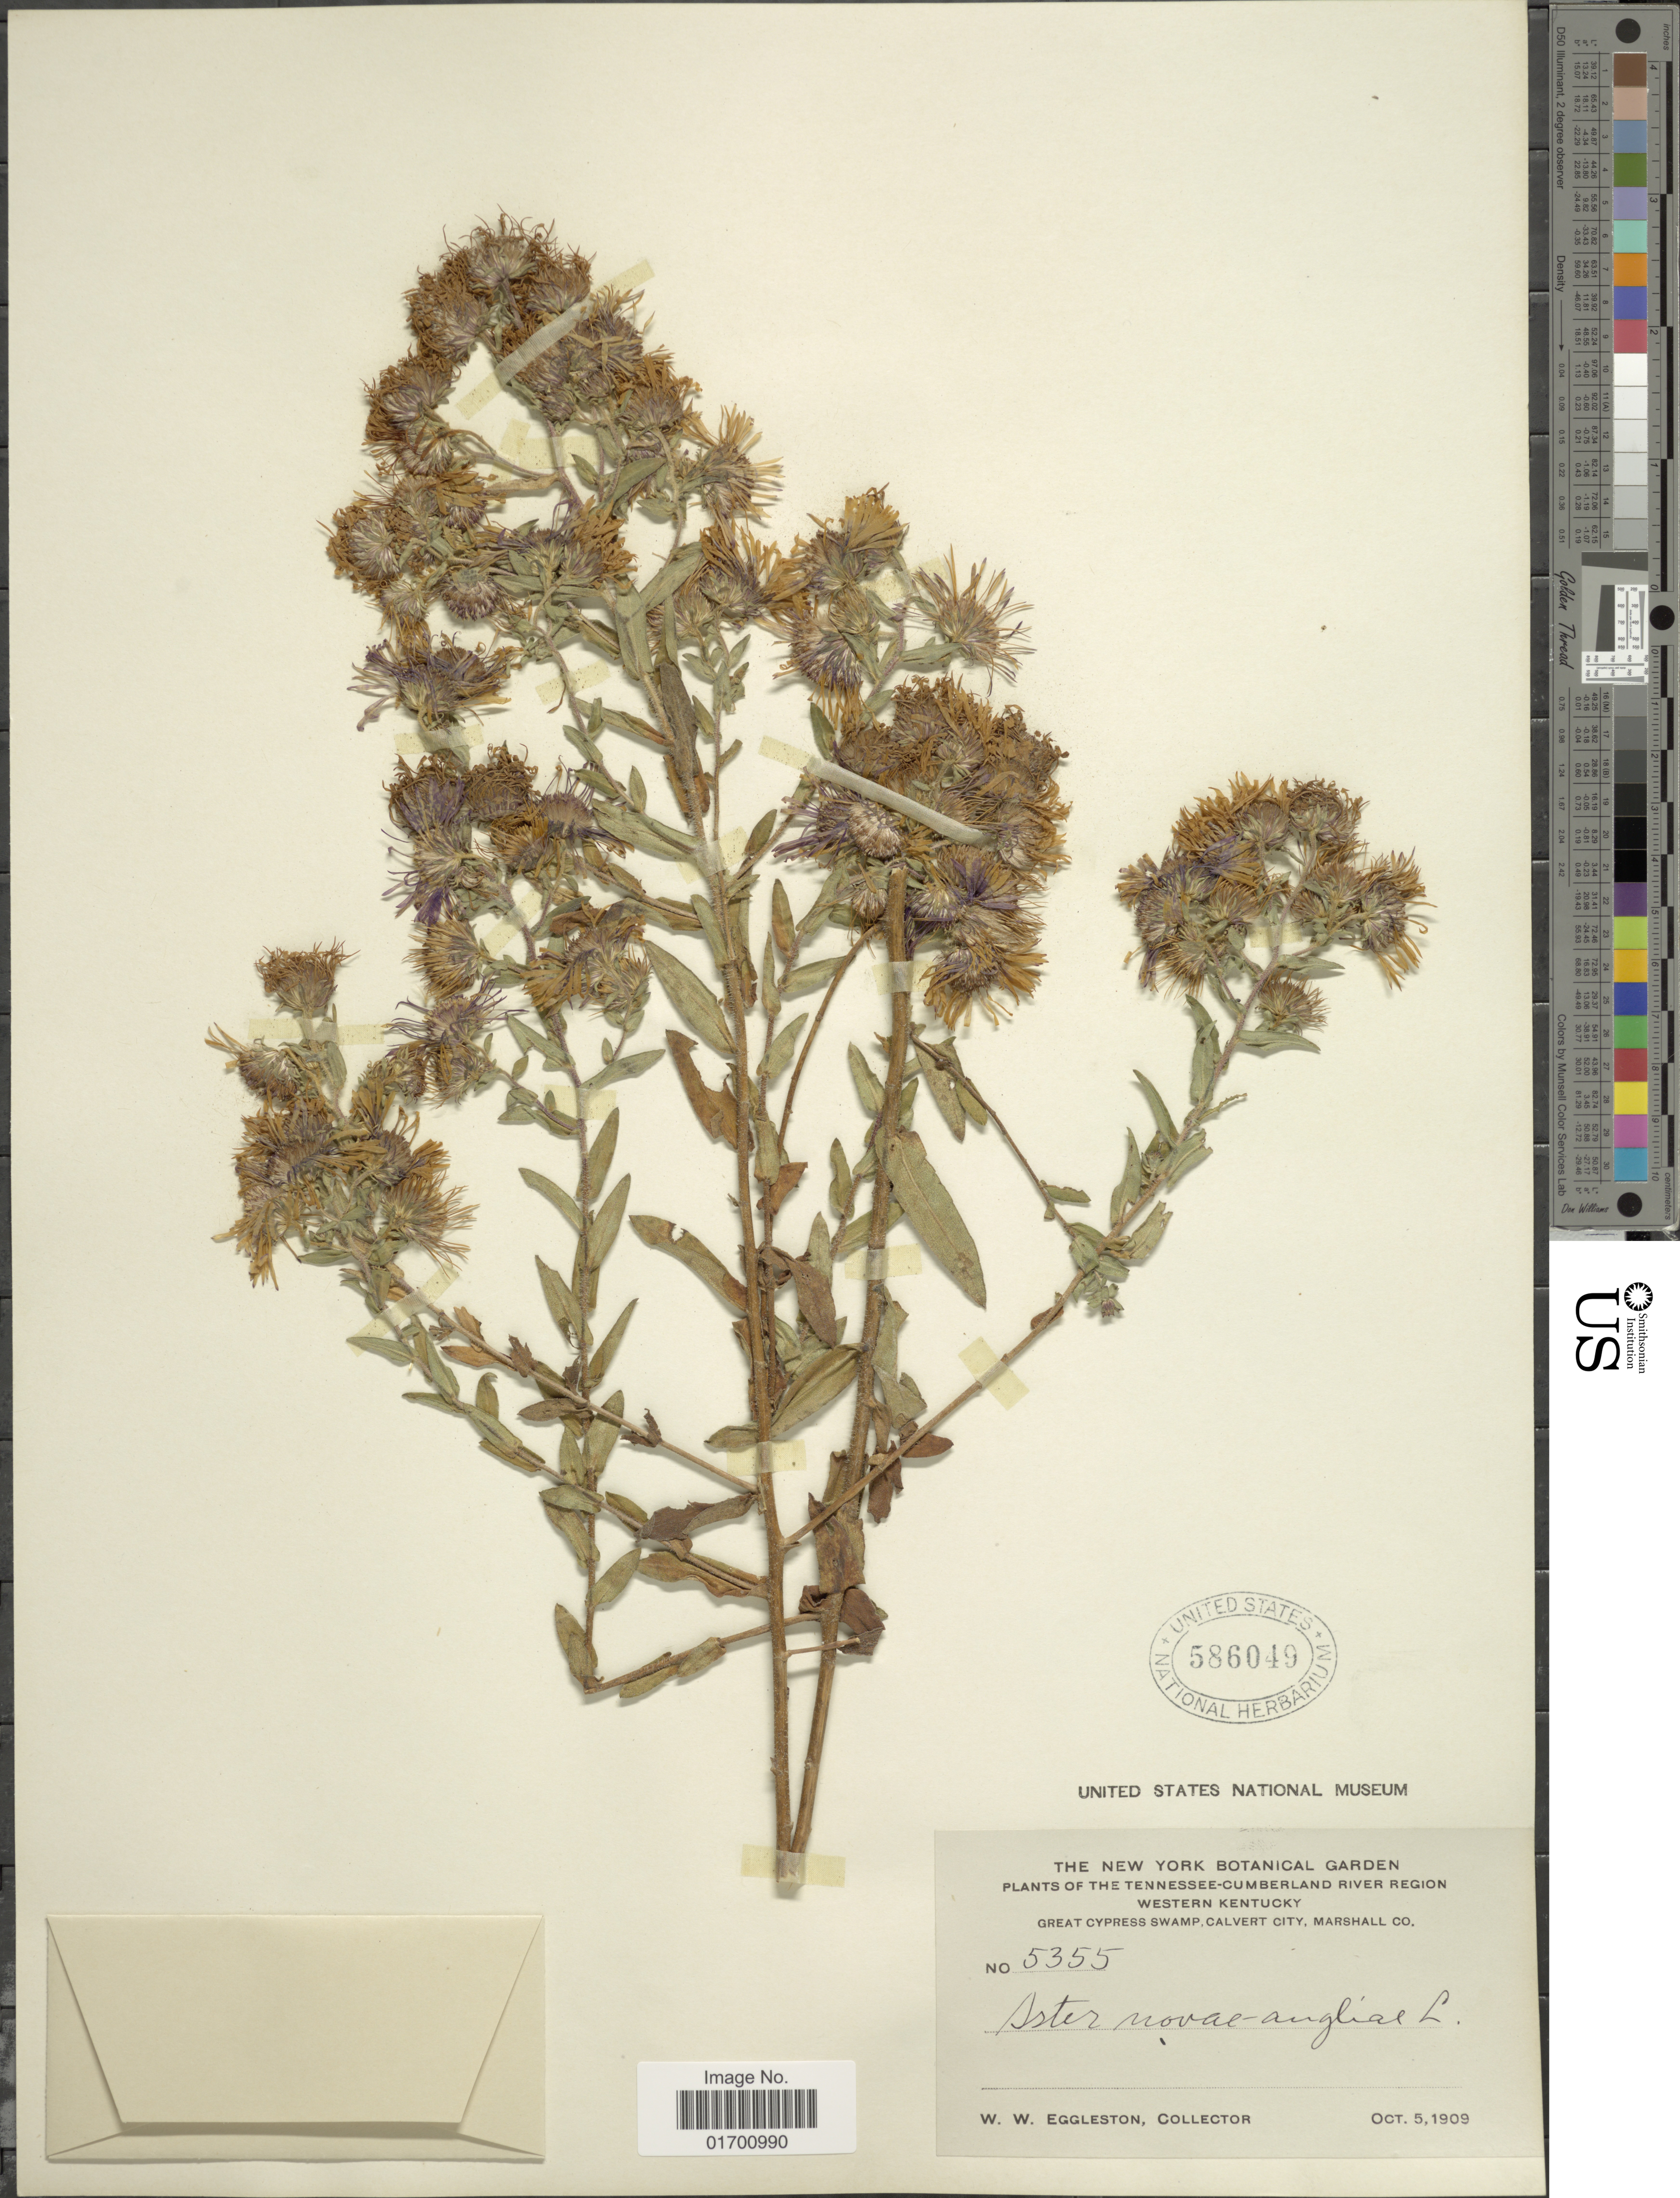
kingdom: Plantae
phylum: Tracheophyta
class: Magnoliopsida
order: Asterales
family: Asteraceae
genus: Symphyotrichum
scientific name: Symphyotrichum novae-angliae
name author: (L.) G.L. Nesom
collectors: W. W. Eggleston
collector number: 5355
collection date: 1909-10-05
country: United States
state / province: Kentucky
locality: Western Kentucky. Great Cypress Swamp, Calvert City, Marshall Co. The Tennessee-Cumberland River Region.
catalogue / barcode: US 586049